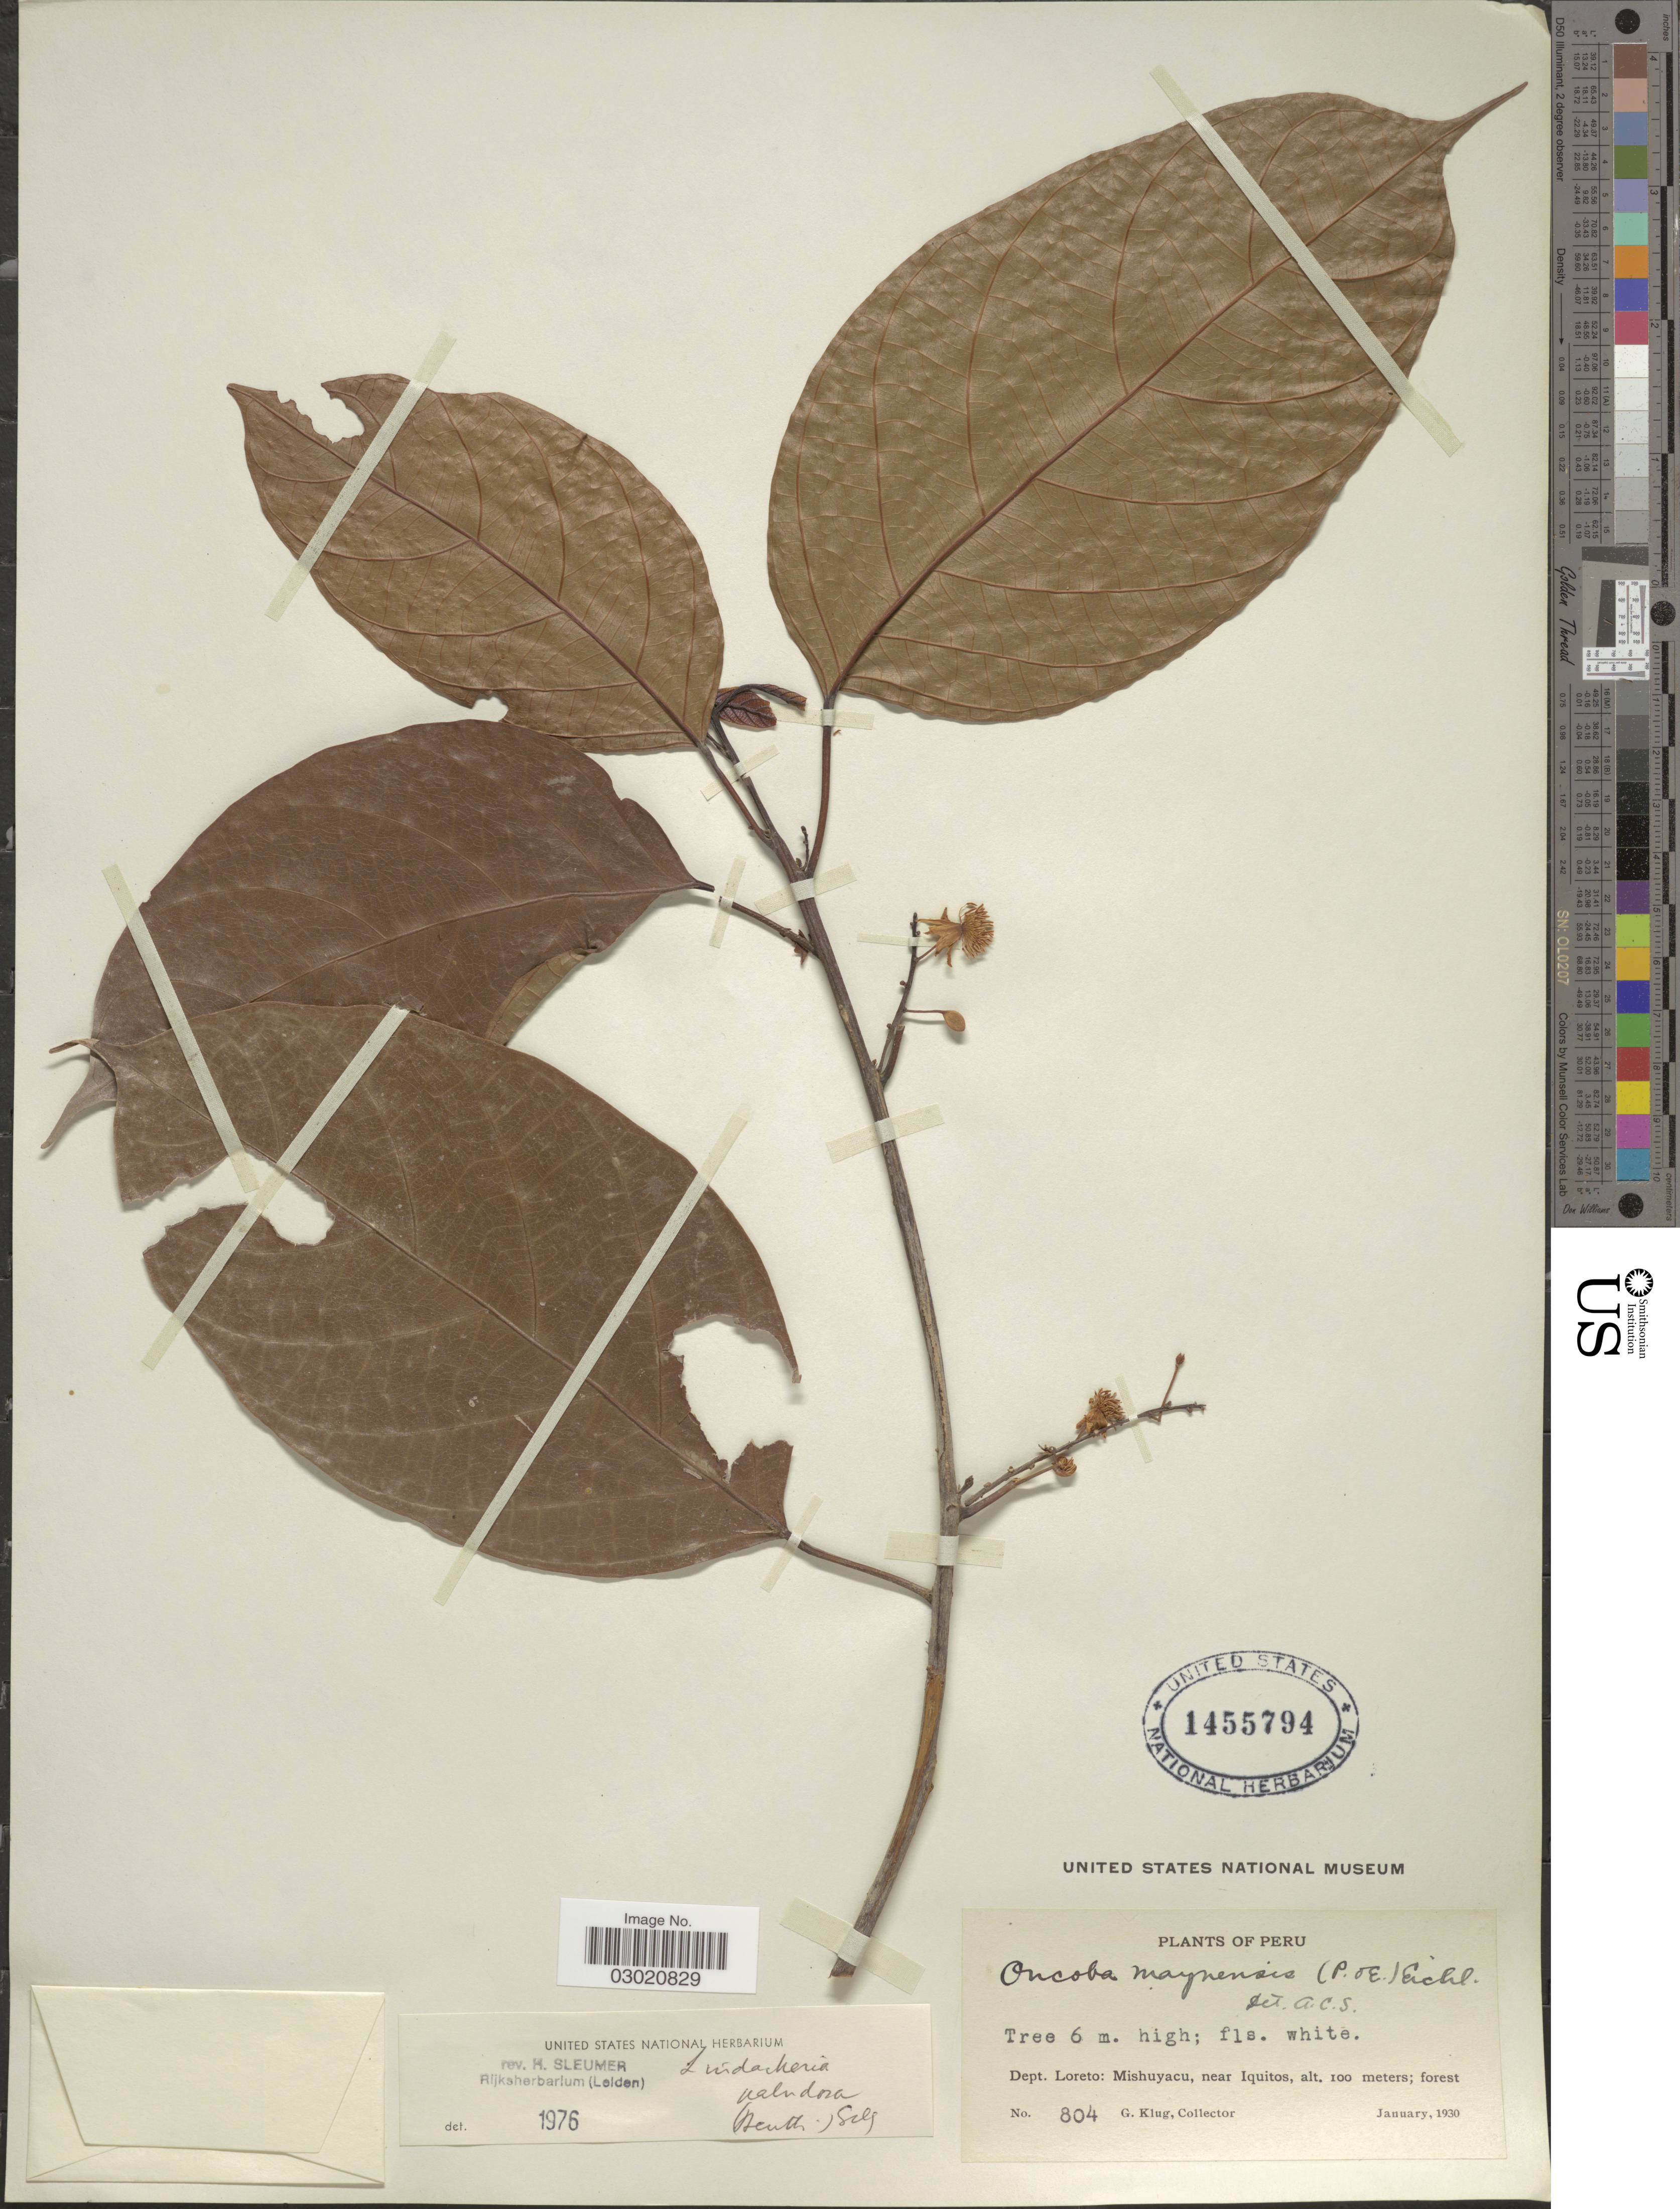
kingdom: Plantae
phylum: Tracheophyta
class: Magnoliopsida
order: Malpighiales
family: Achariaceae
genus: Lindackeria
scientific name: Lindackeria paludosa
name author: (Benth.) Gilg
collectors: G. Klug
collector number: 804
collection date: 1930-01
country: Peru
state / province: Loreto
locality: Dept. Loreto: Mishuyacu, near Iquitos.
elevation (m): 100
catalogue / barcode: US 1455794